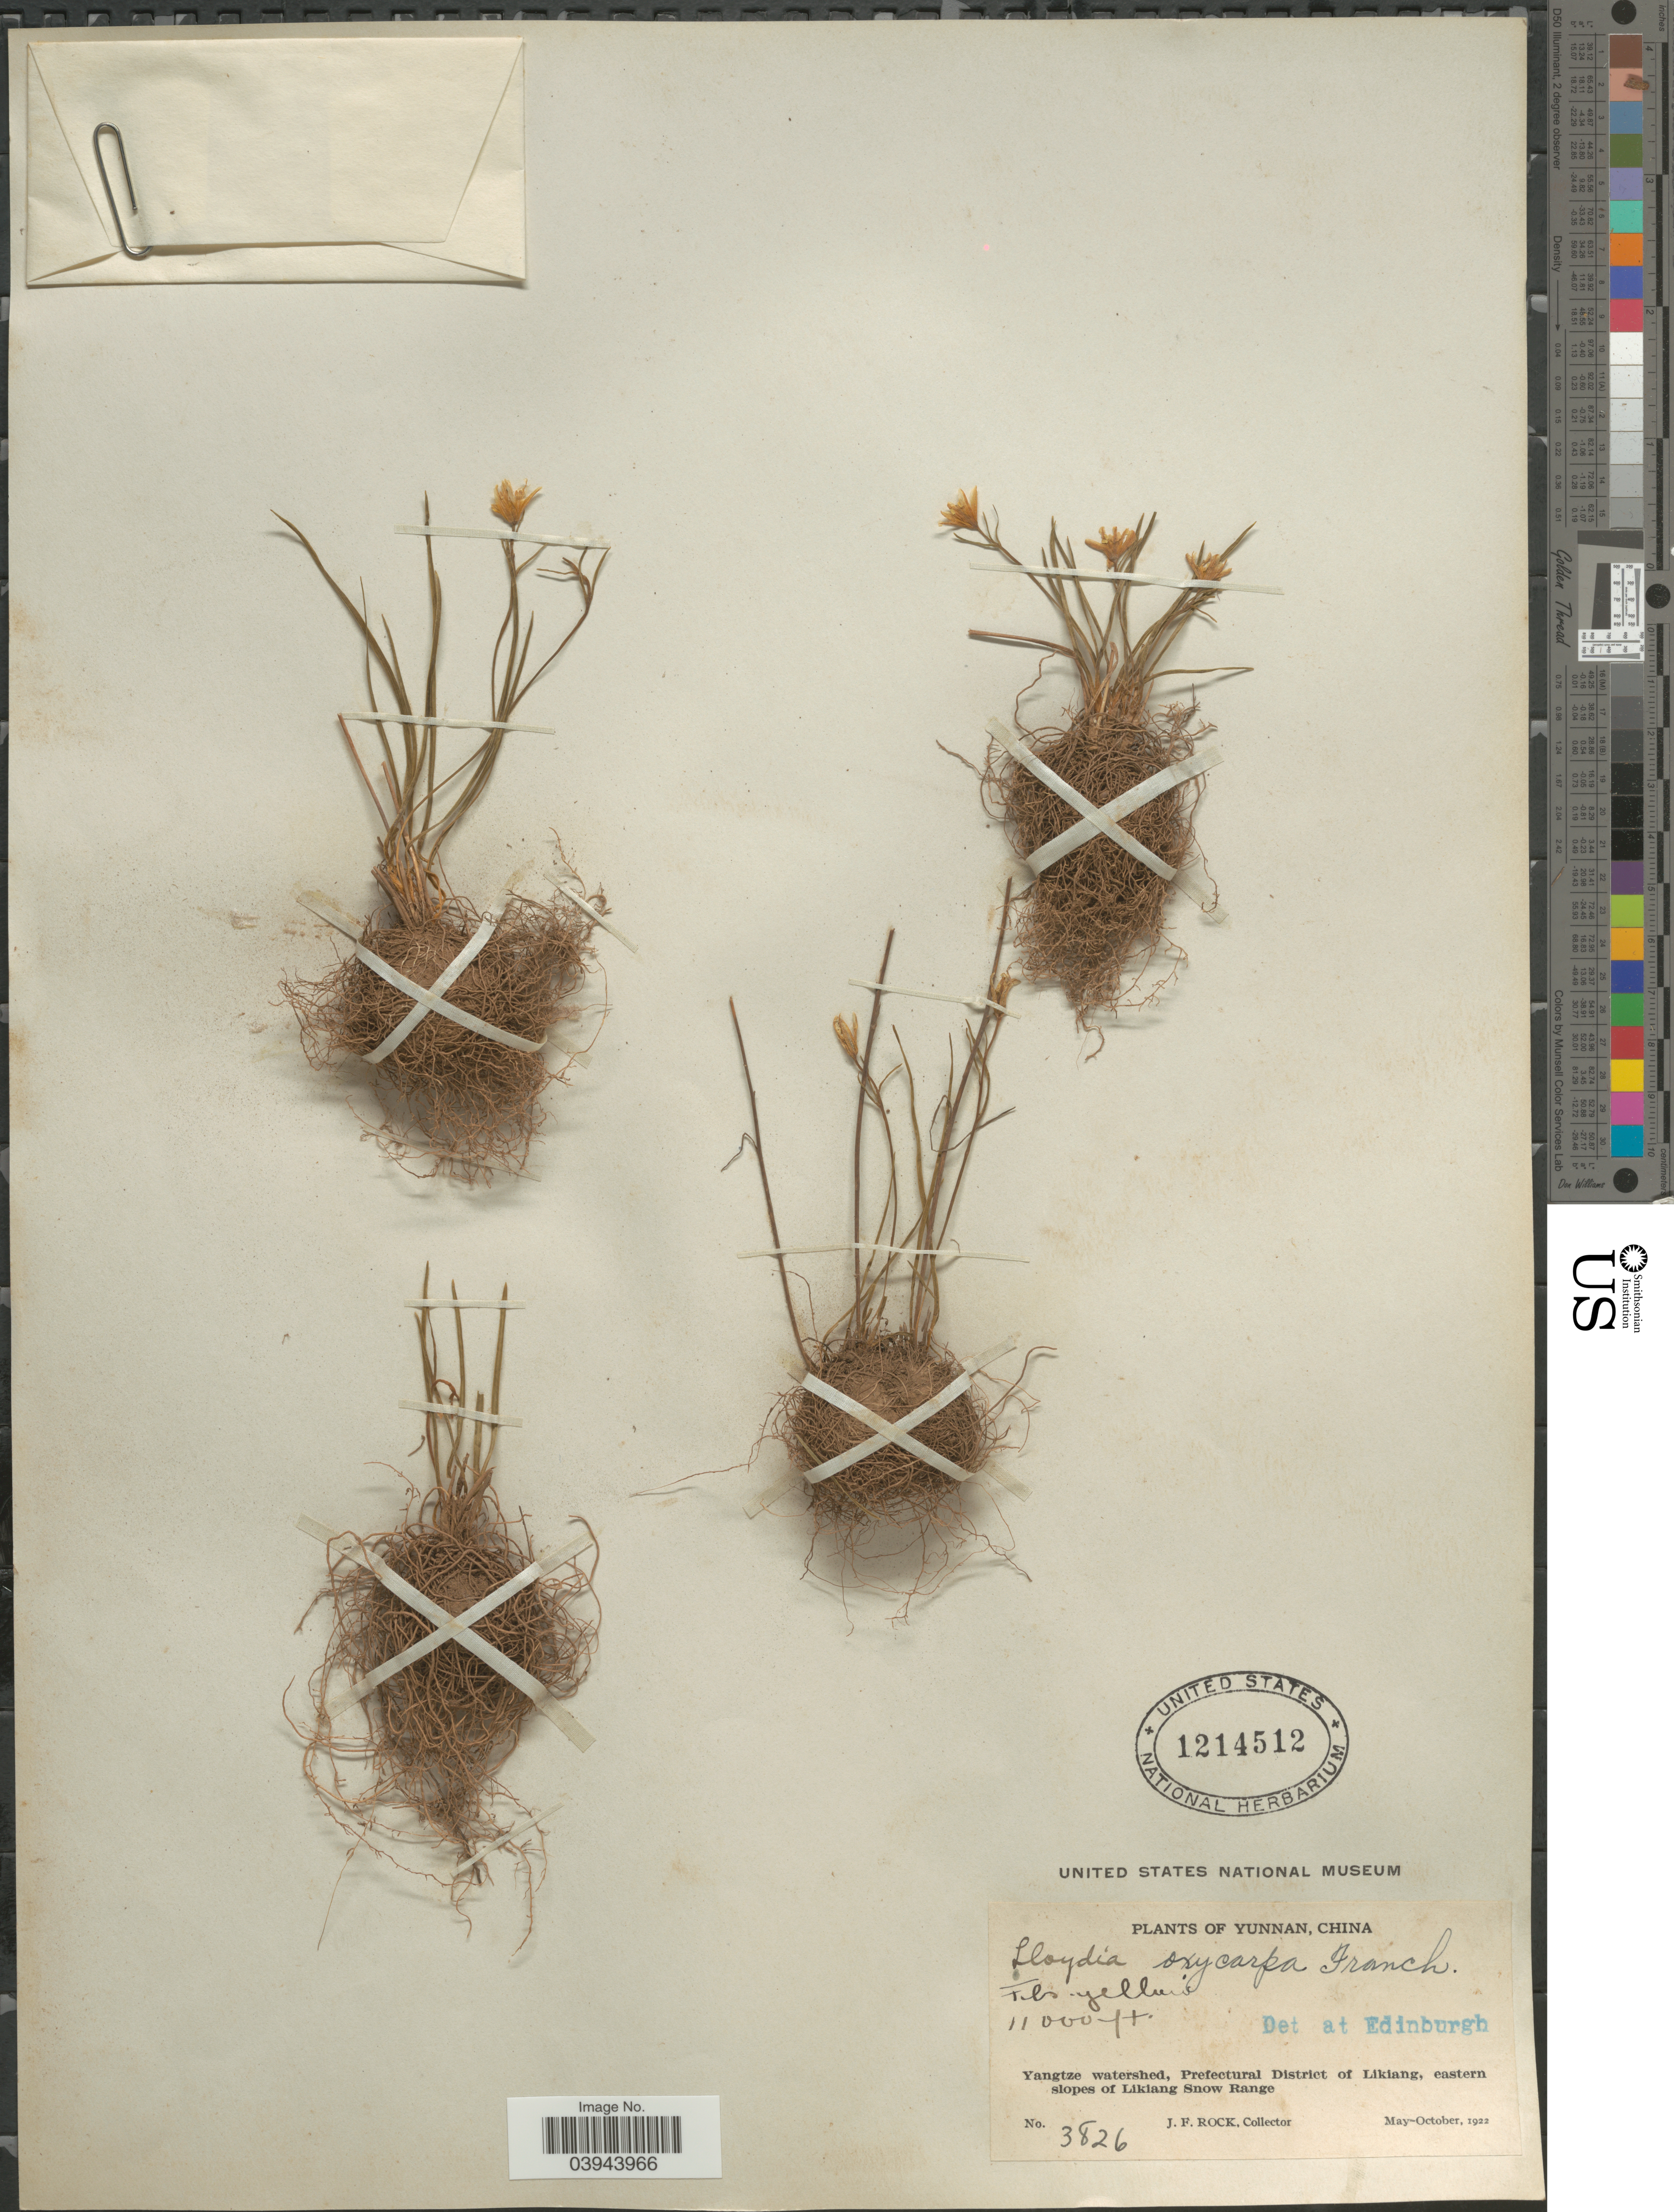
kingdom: Plantae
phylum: Tracheophyta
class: Liliopsida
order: Liliales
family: Liliaceae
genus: Lloydia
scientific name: Lloydia oxycarpa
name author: Franch.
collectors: J. Rock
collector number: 3826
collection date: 1922-05/1922-10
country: China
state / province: Yunnan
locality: Yangtze watershed, Prefectural District of Likiang, eastern slopes of Likiang Snow Range.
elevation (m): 3353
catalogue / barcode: US 1214512